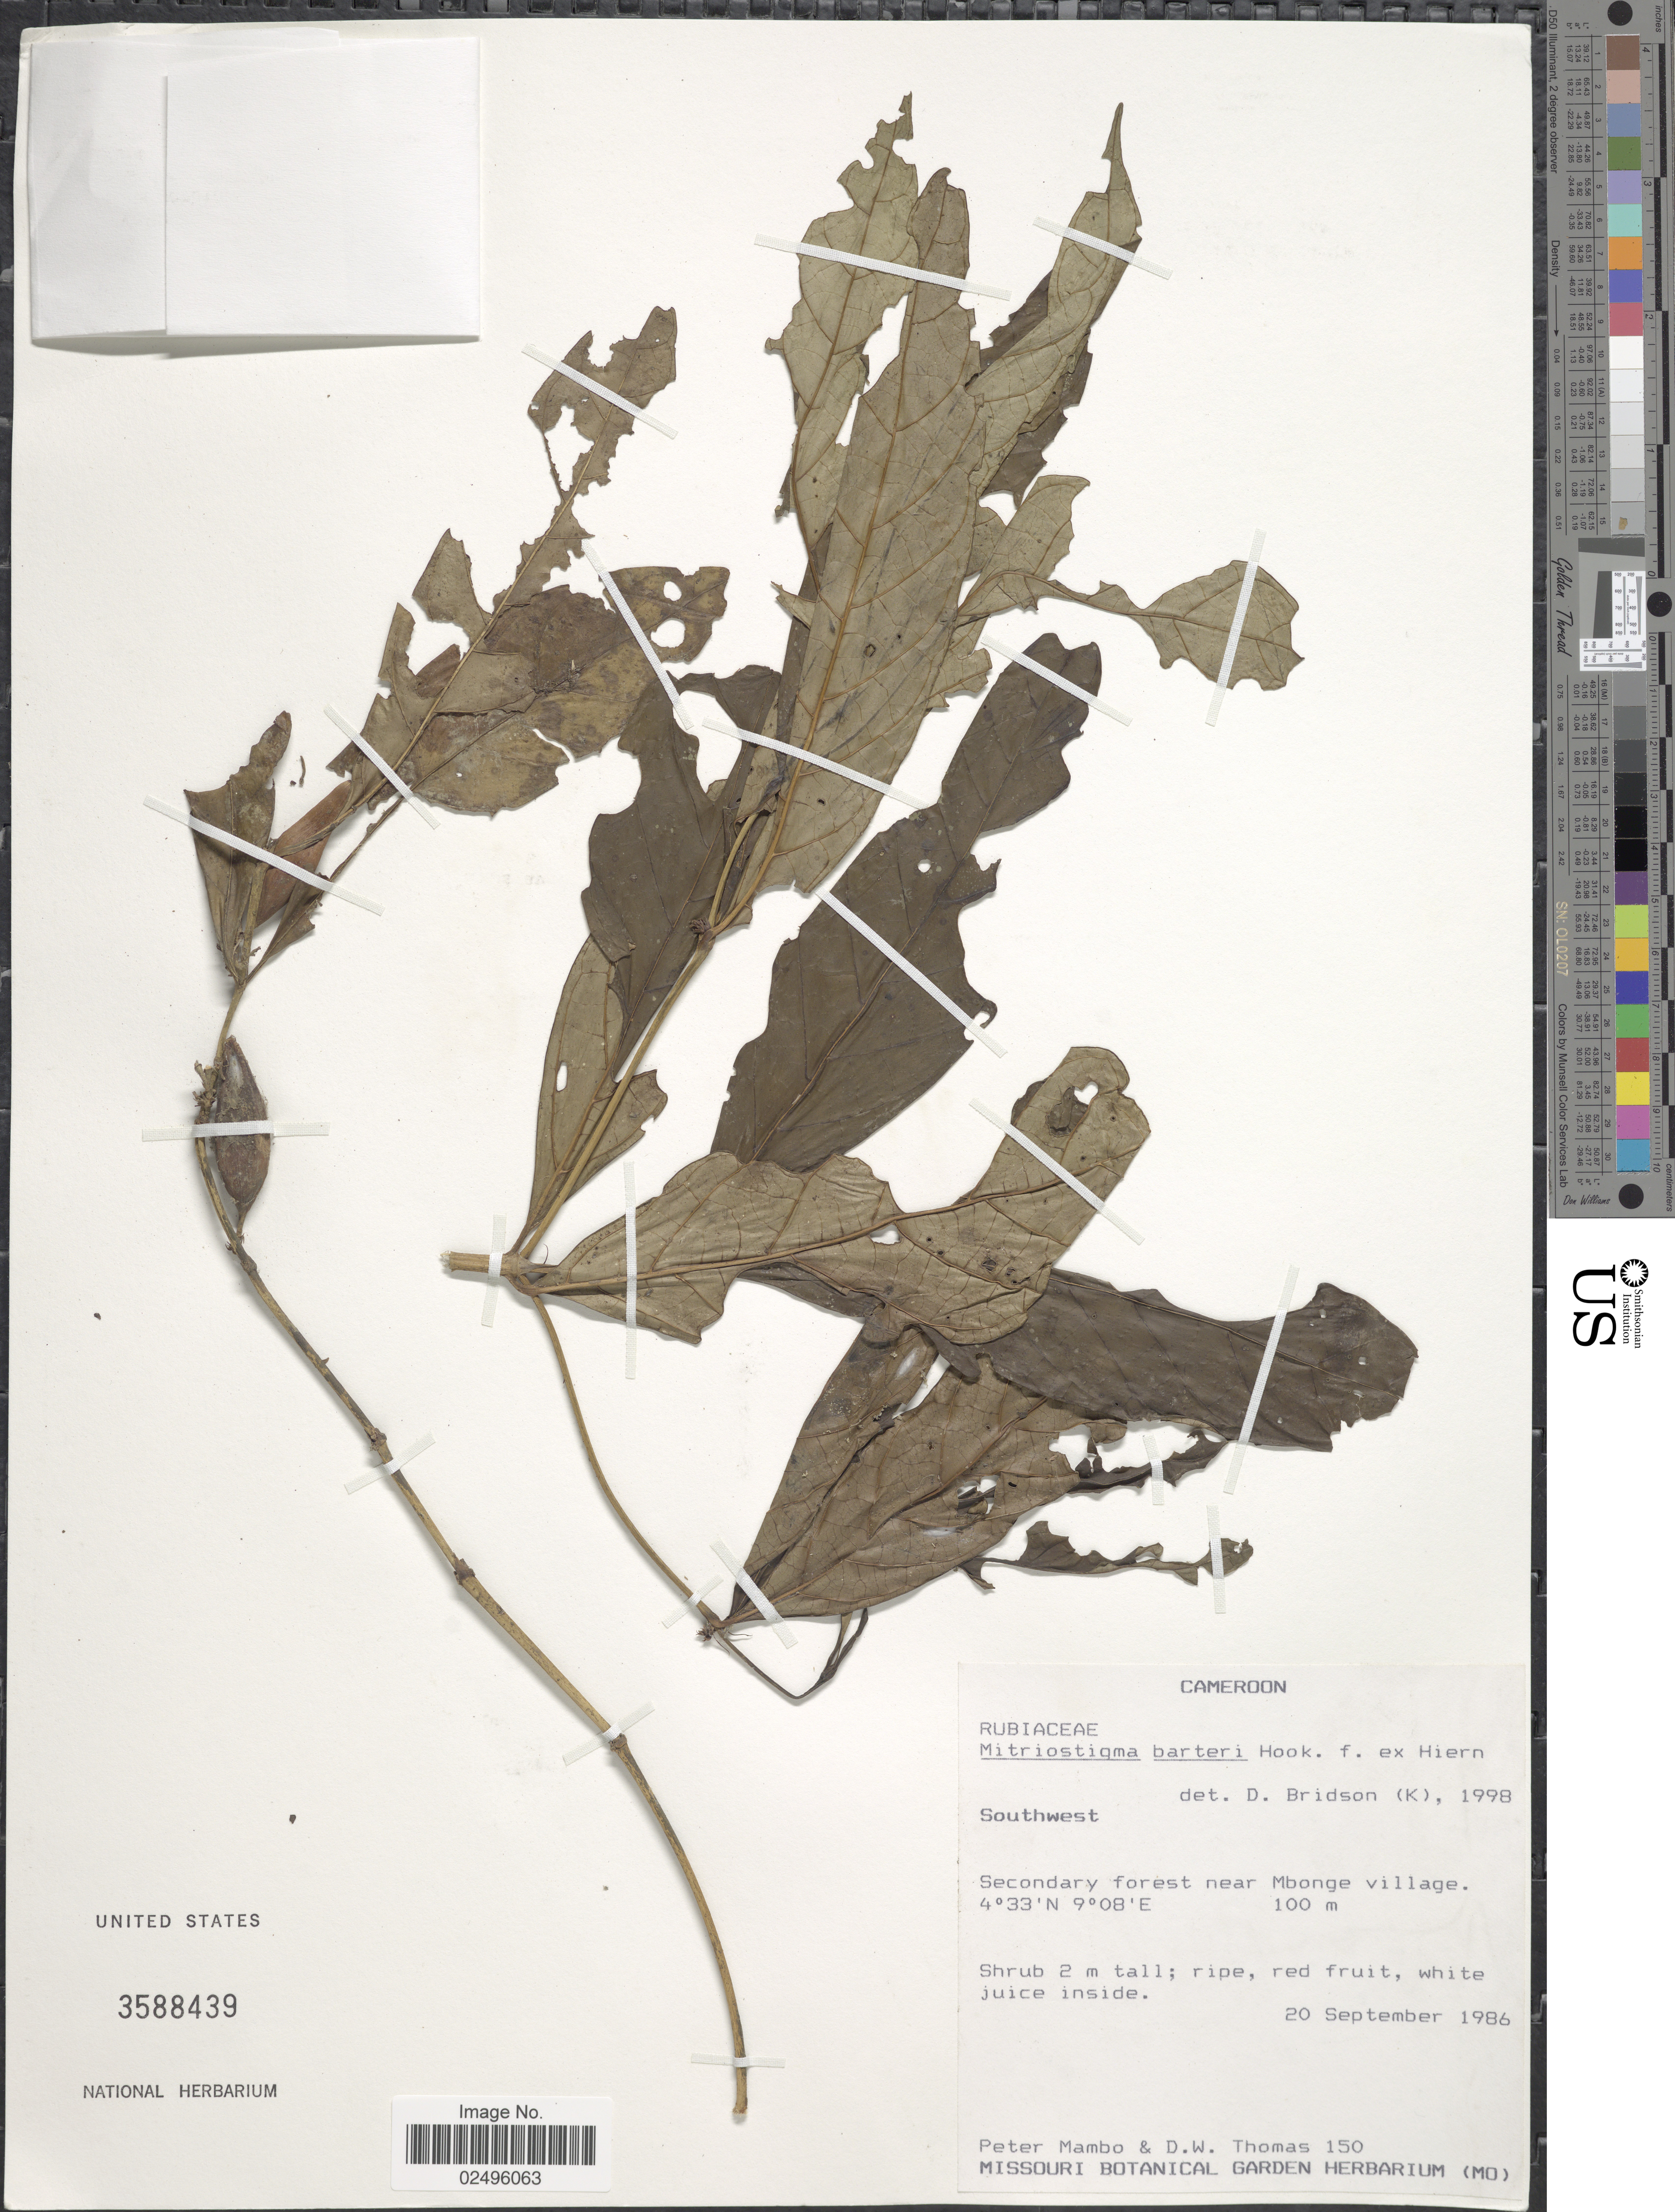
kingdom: Plantae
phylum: Tracheophyta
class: Magnoliopsida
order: Gentianales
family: Rubiaceae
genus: Mitriostigma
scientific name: Mitriostigma barteri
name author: Hook. f. ex Hiern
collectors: P. Mambo & D. W. Thomas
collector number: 150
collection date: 1986-09-20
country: Cameroon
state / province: Sud-Ouest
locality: Southwest, Secondary forest near Mbonge village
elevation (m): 100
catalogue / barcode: US 3588439